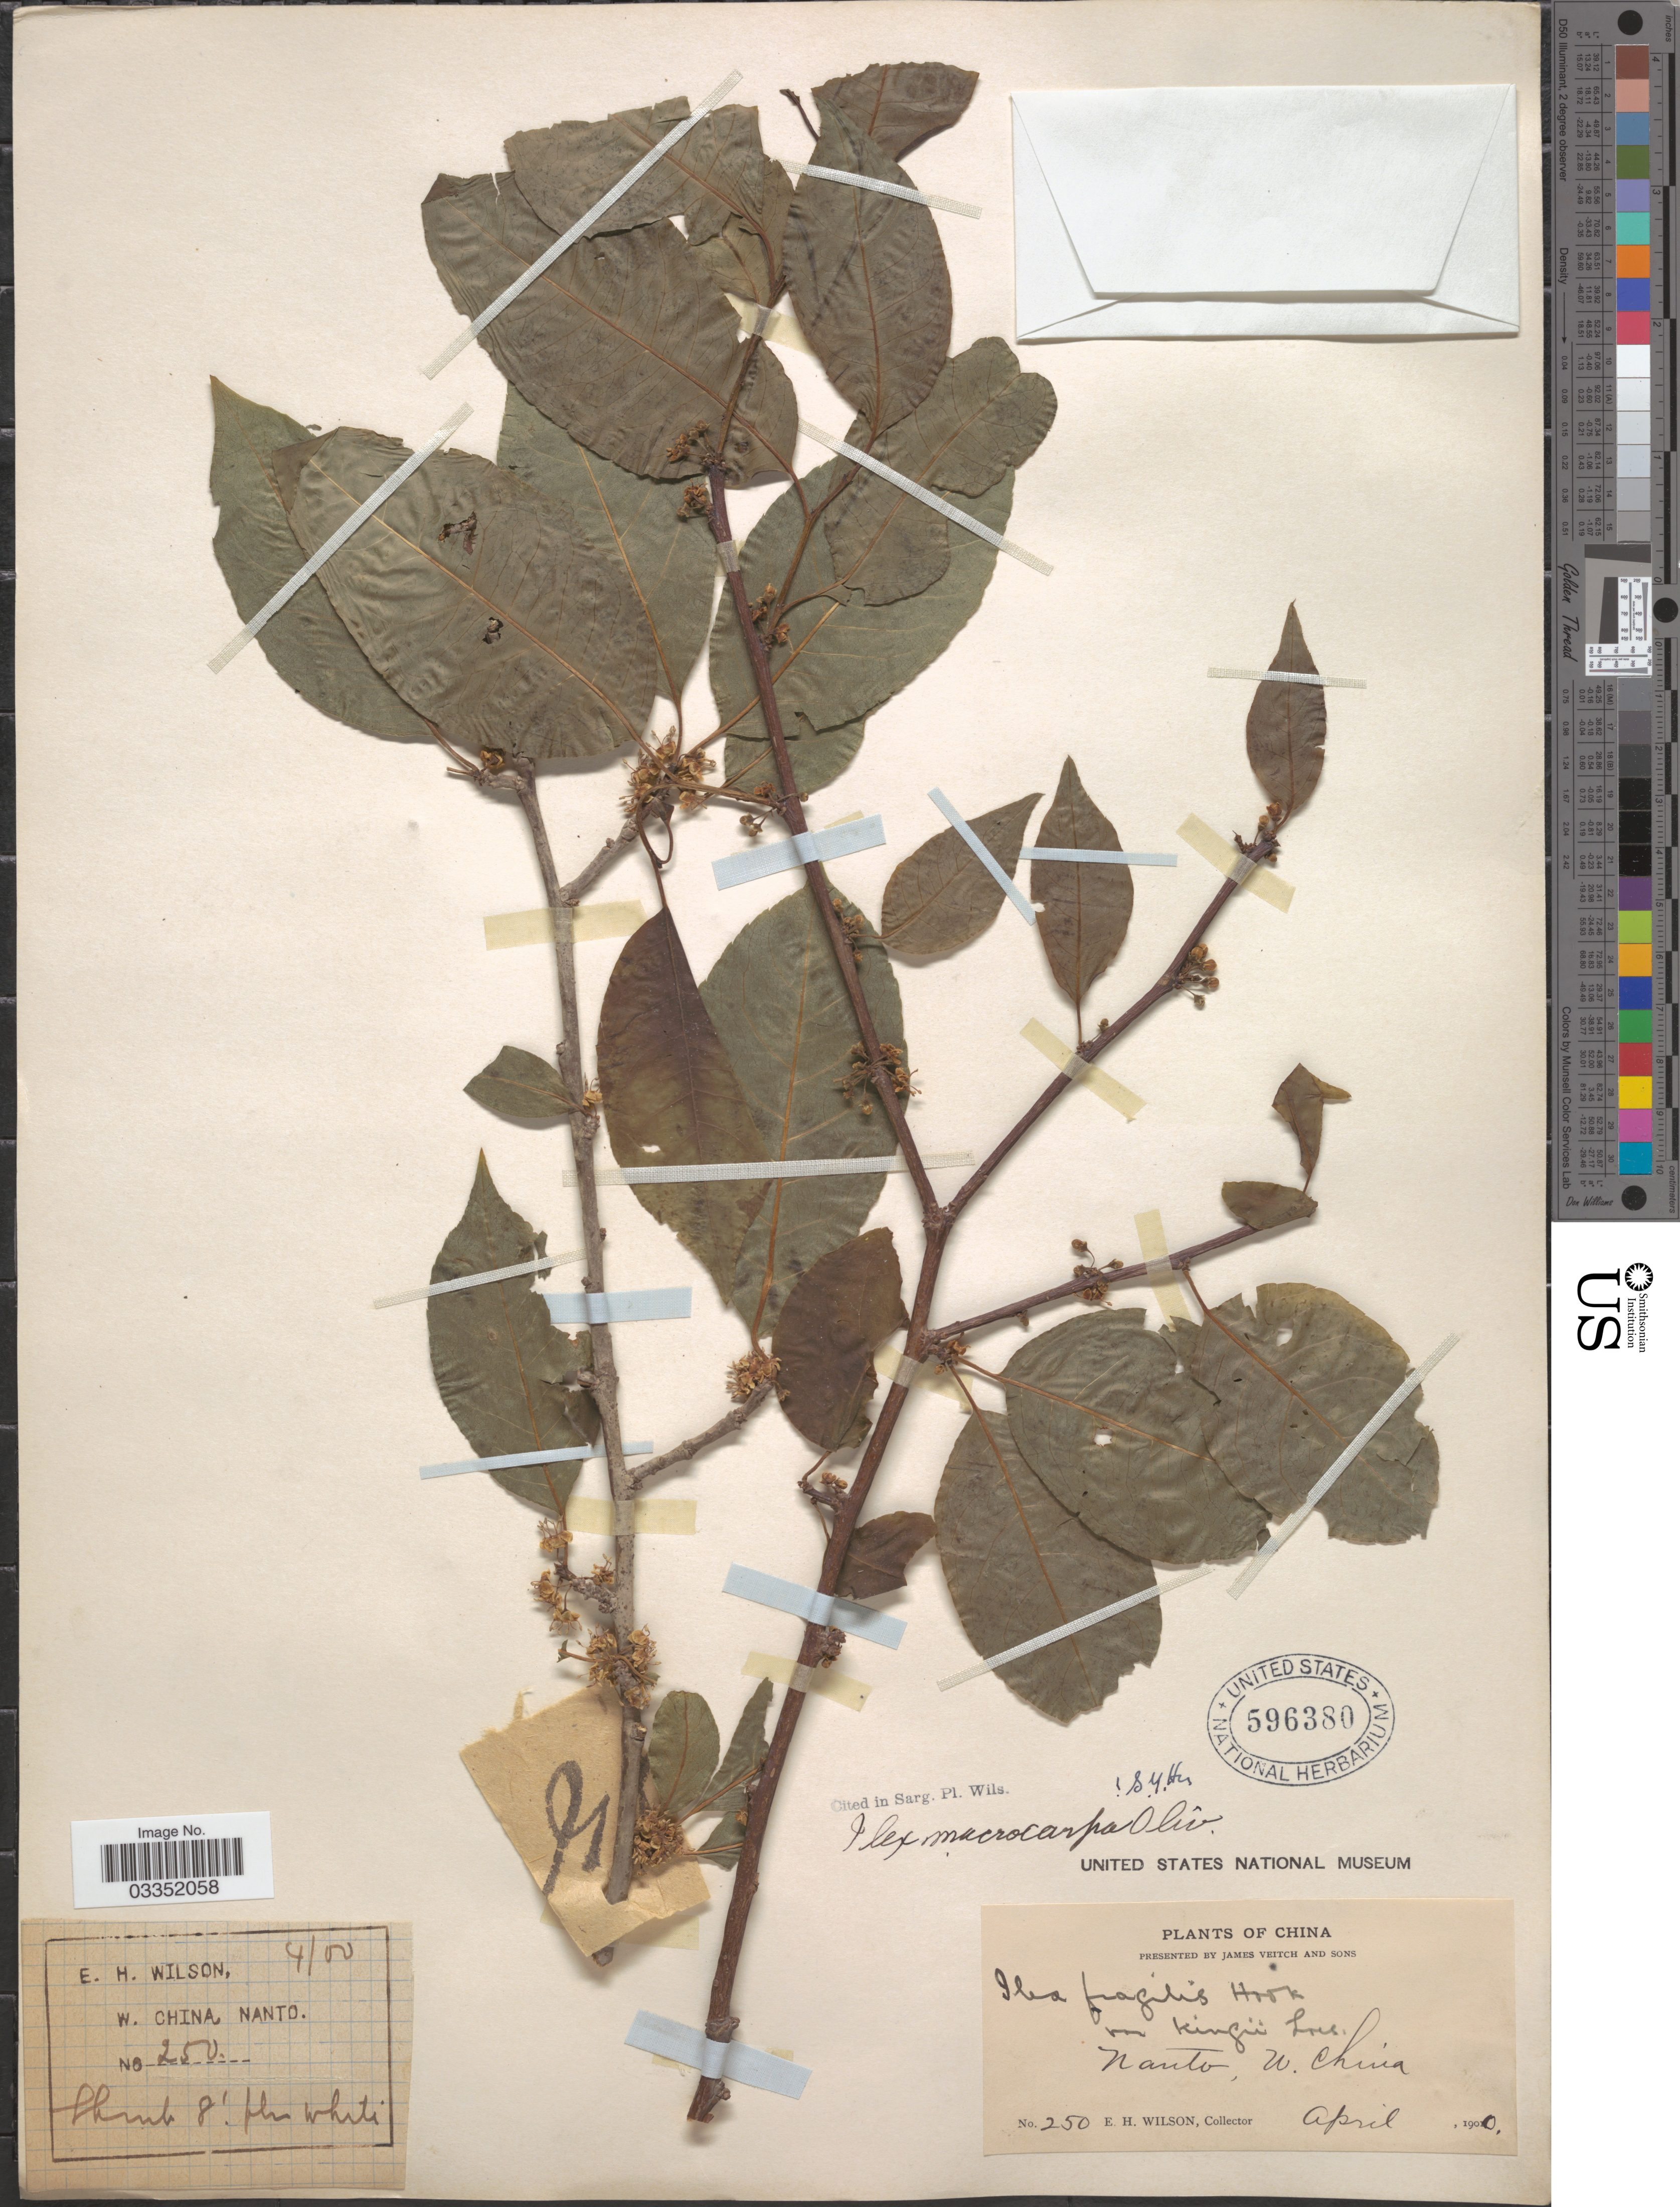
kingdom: Plantae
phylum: Tracheophyta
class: Magnoliopsida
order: Aquifoliales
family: Aquifoliaceae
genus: Ilex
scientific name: Ilex macrocarpa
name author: Oliv.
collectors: E. Wilson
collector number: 250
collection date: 1900-04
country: China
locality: W. China, Nanto.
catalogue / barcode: US 596380